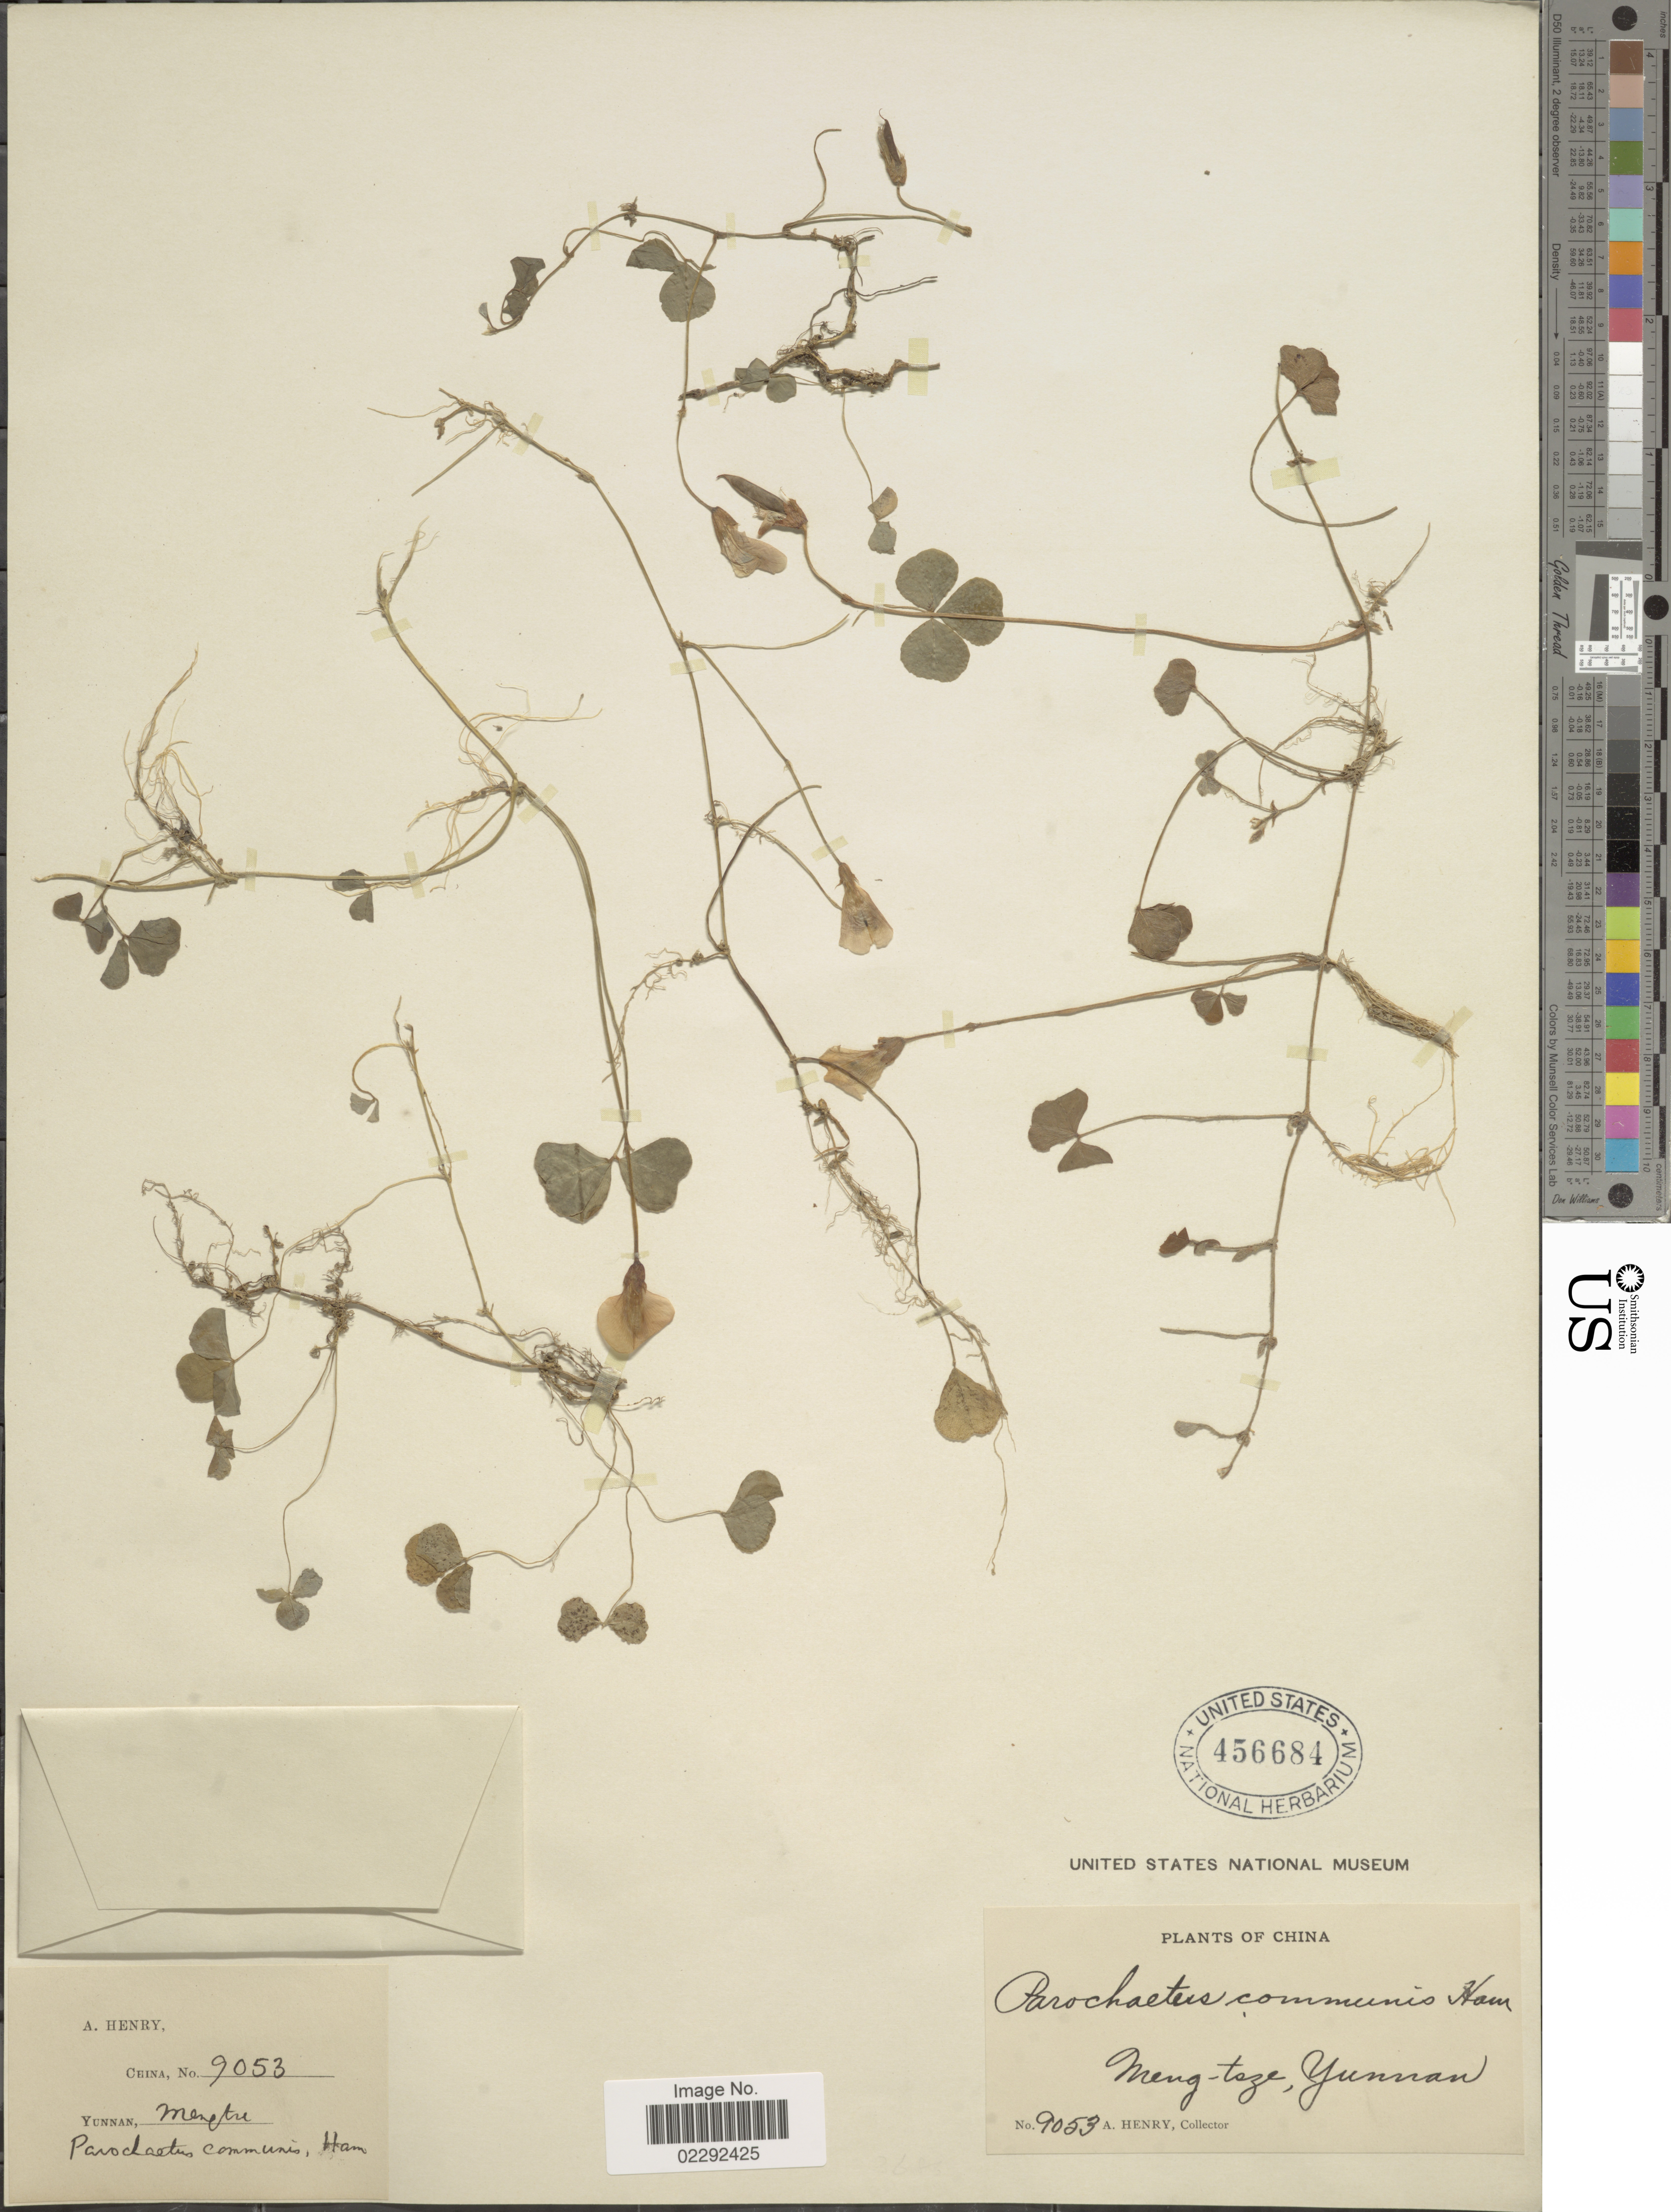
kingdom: Plantae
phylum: Tracheophyta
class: Magnoliopsida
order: Fabales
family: Fabaceae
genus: Parochetus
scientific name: Parochetus communis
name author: Buch.-Ham. ex D. Don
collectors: A. Henry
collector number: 9053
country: China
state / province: Yunnan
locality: Mengtsze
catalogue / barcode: US 456684